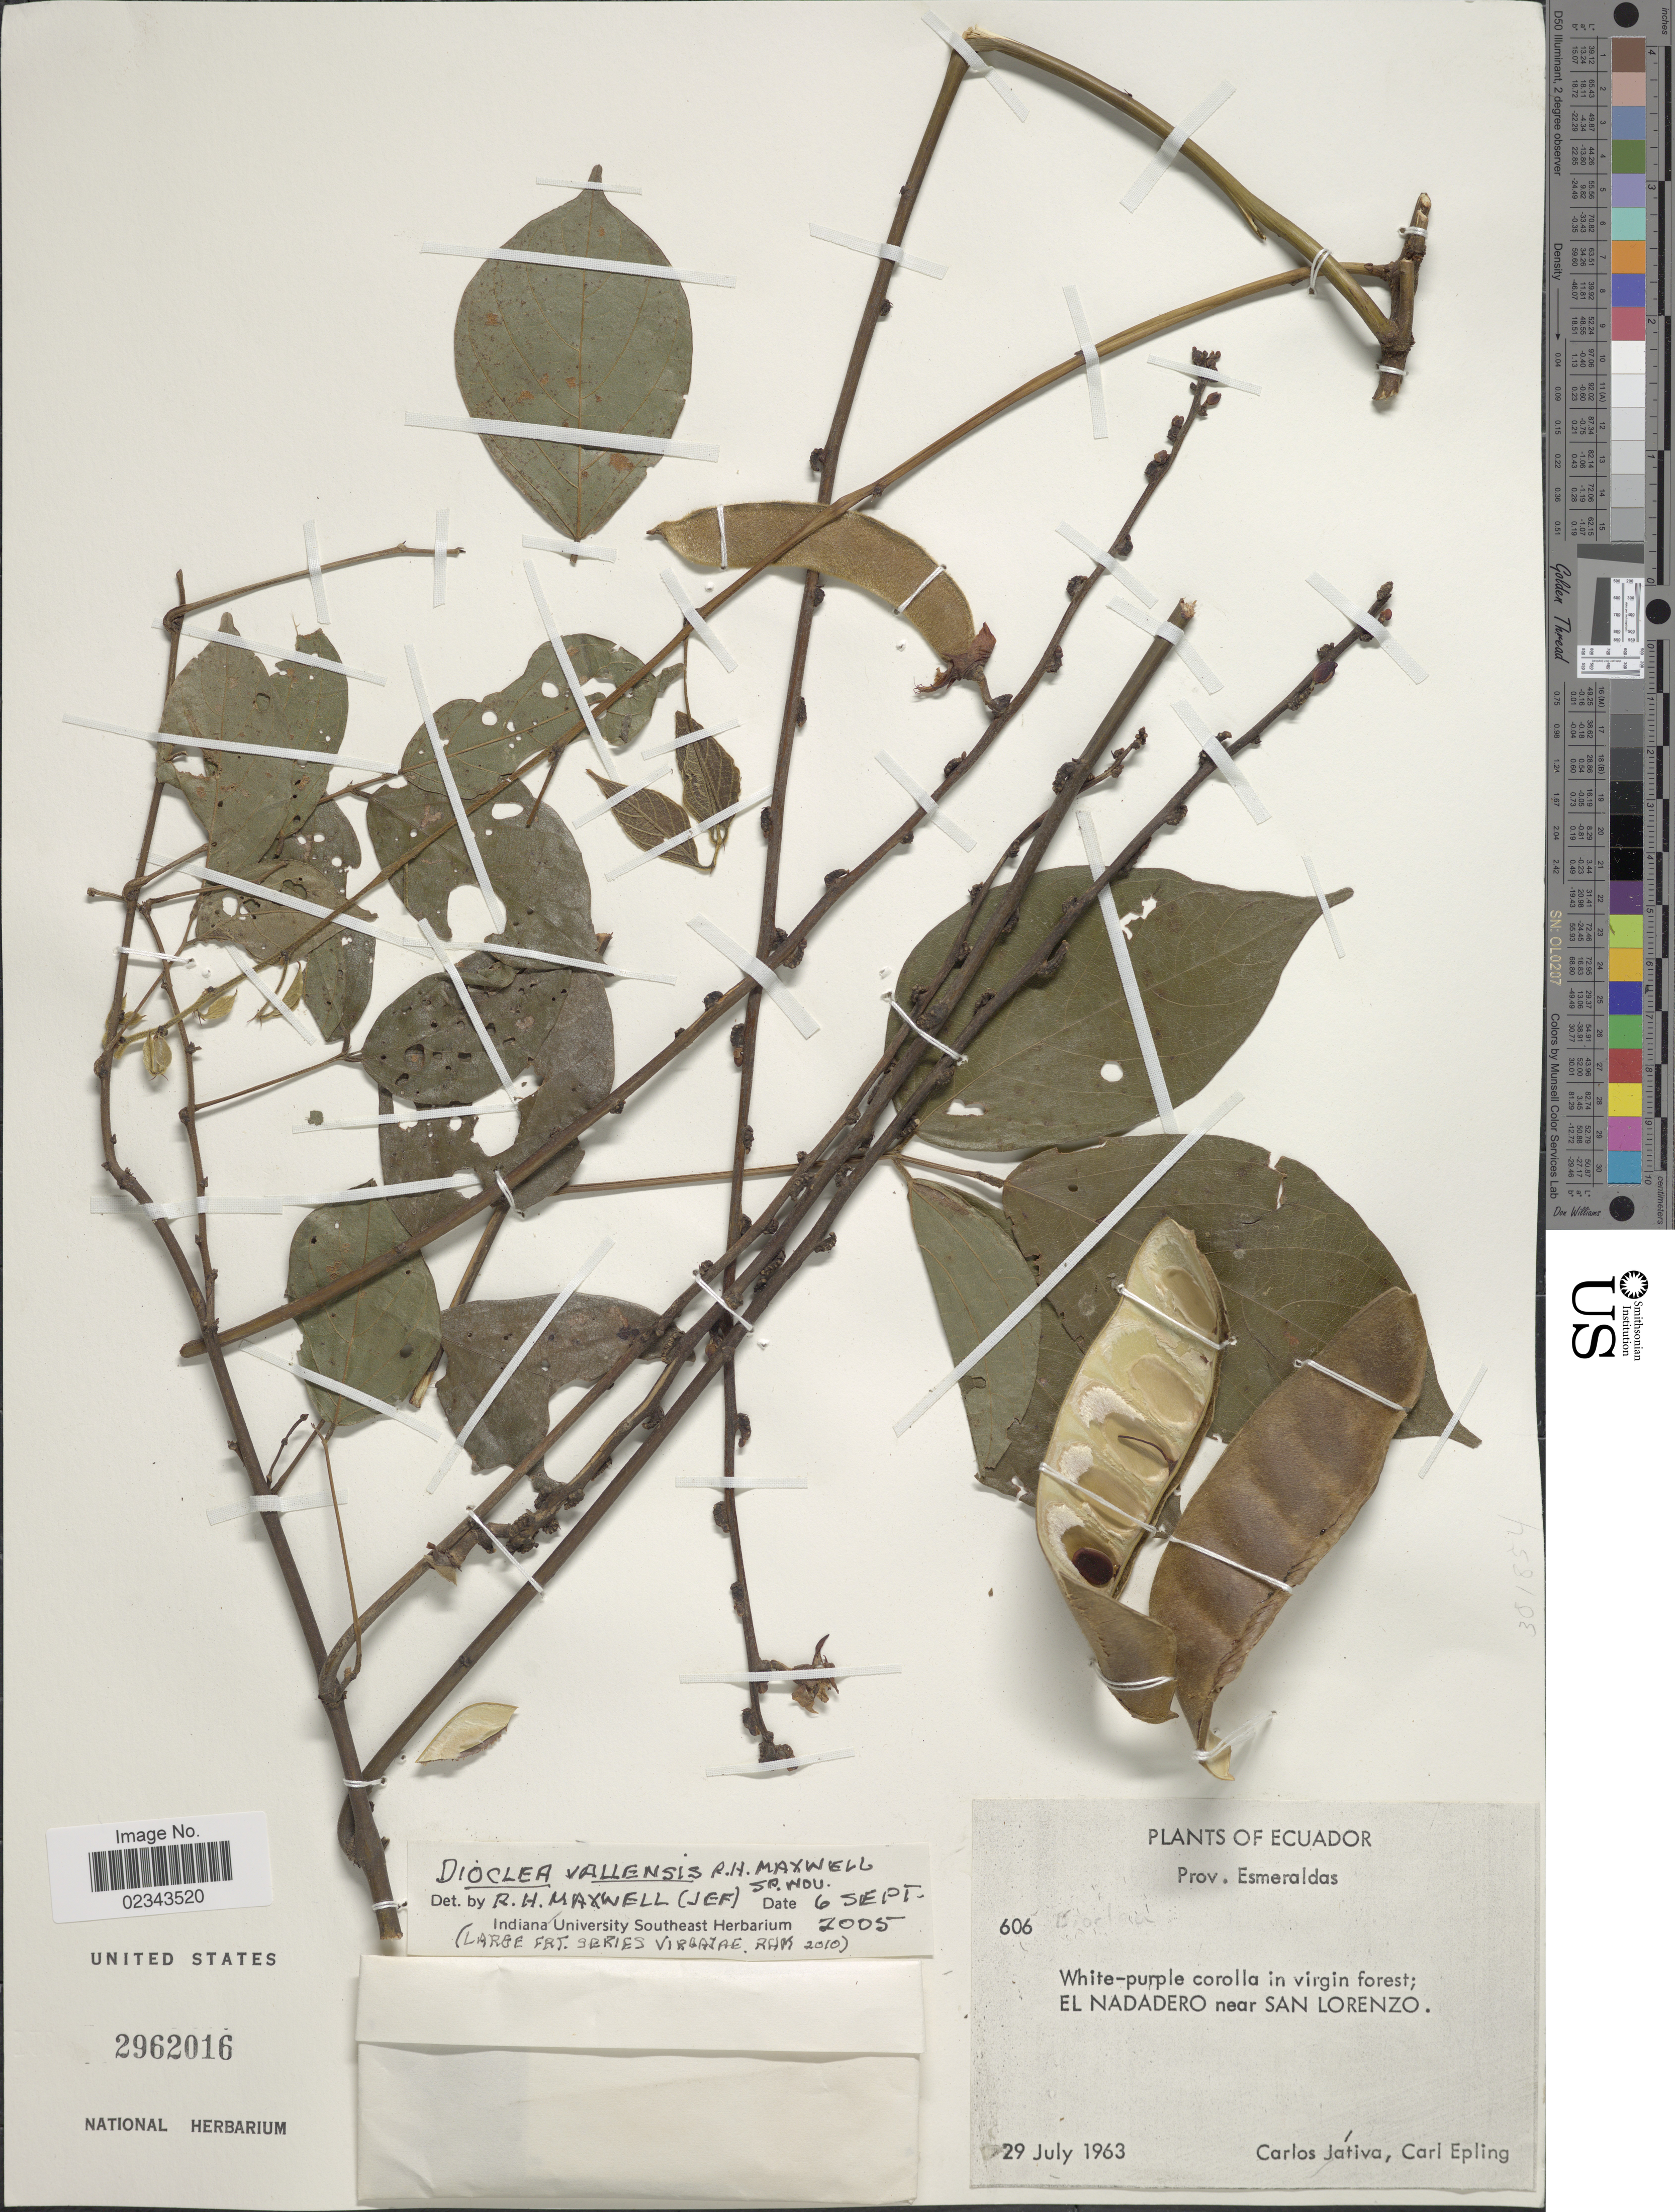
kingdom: Plantae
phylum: Tracheophyta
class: Magnoliopsida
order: Fabales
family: Fabaceae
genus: Dioclea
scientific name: Dioclea vallensis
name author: R.H. Maxwell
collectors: C. D. Játiva & C. C. Epling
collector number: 606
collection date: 1963-07-29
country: Ecuador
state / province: Esmeraldas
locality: El Nadadero near San Lorenzo.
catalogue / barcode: US 2962016